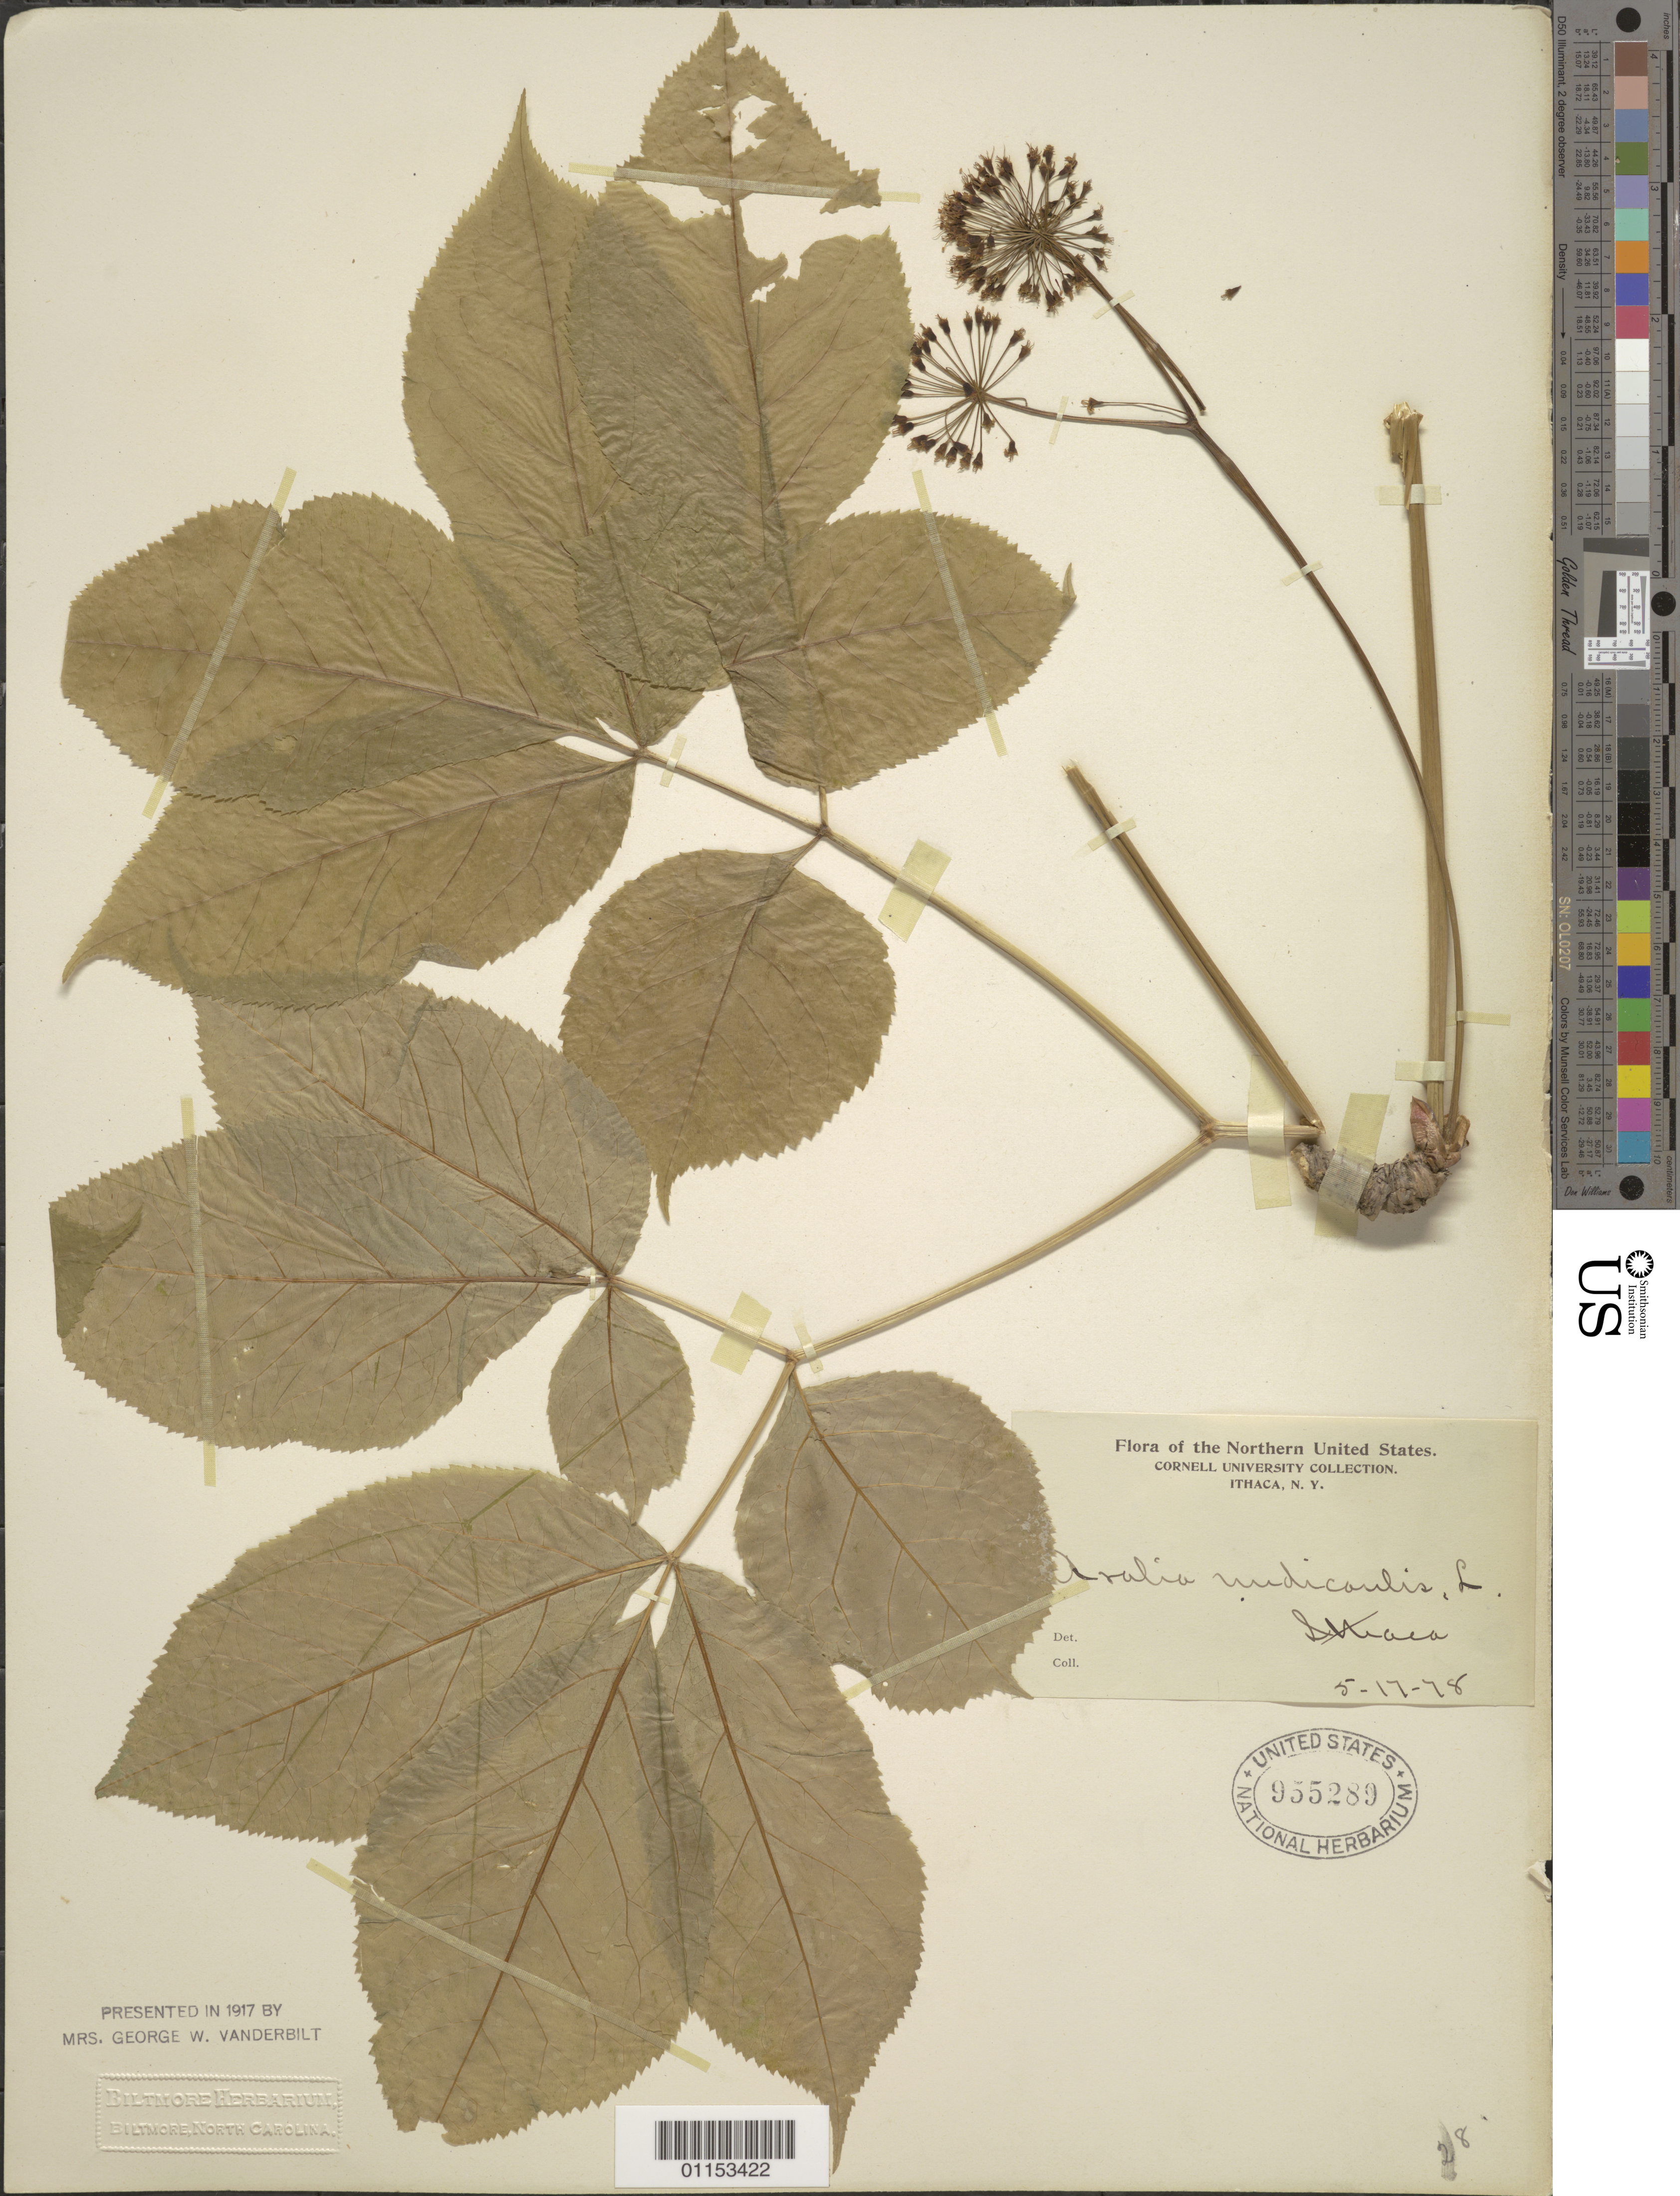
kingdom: Plantae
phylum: Tracheophyta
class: Magnoliopsida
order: Apiales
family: Araliaceae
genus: Aralia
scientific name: Aralia nudicaulis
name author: L.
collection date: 1878-05-17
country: United States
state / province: New York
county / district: Ithaca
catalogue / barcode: US 955289